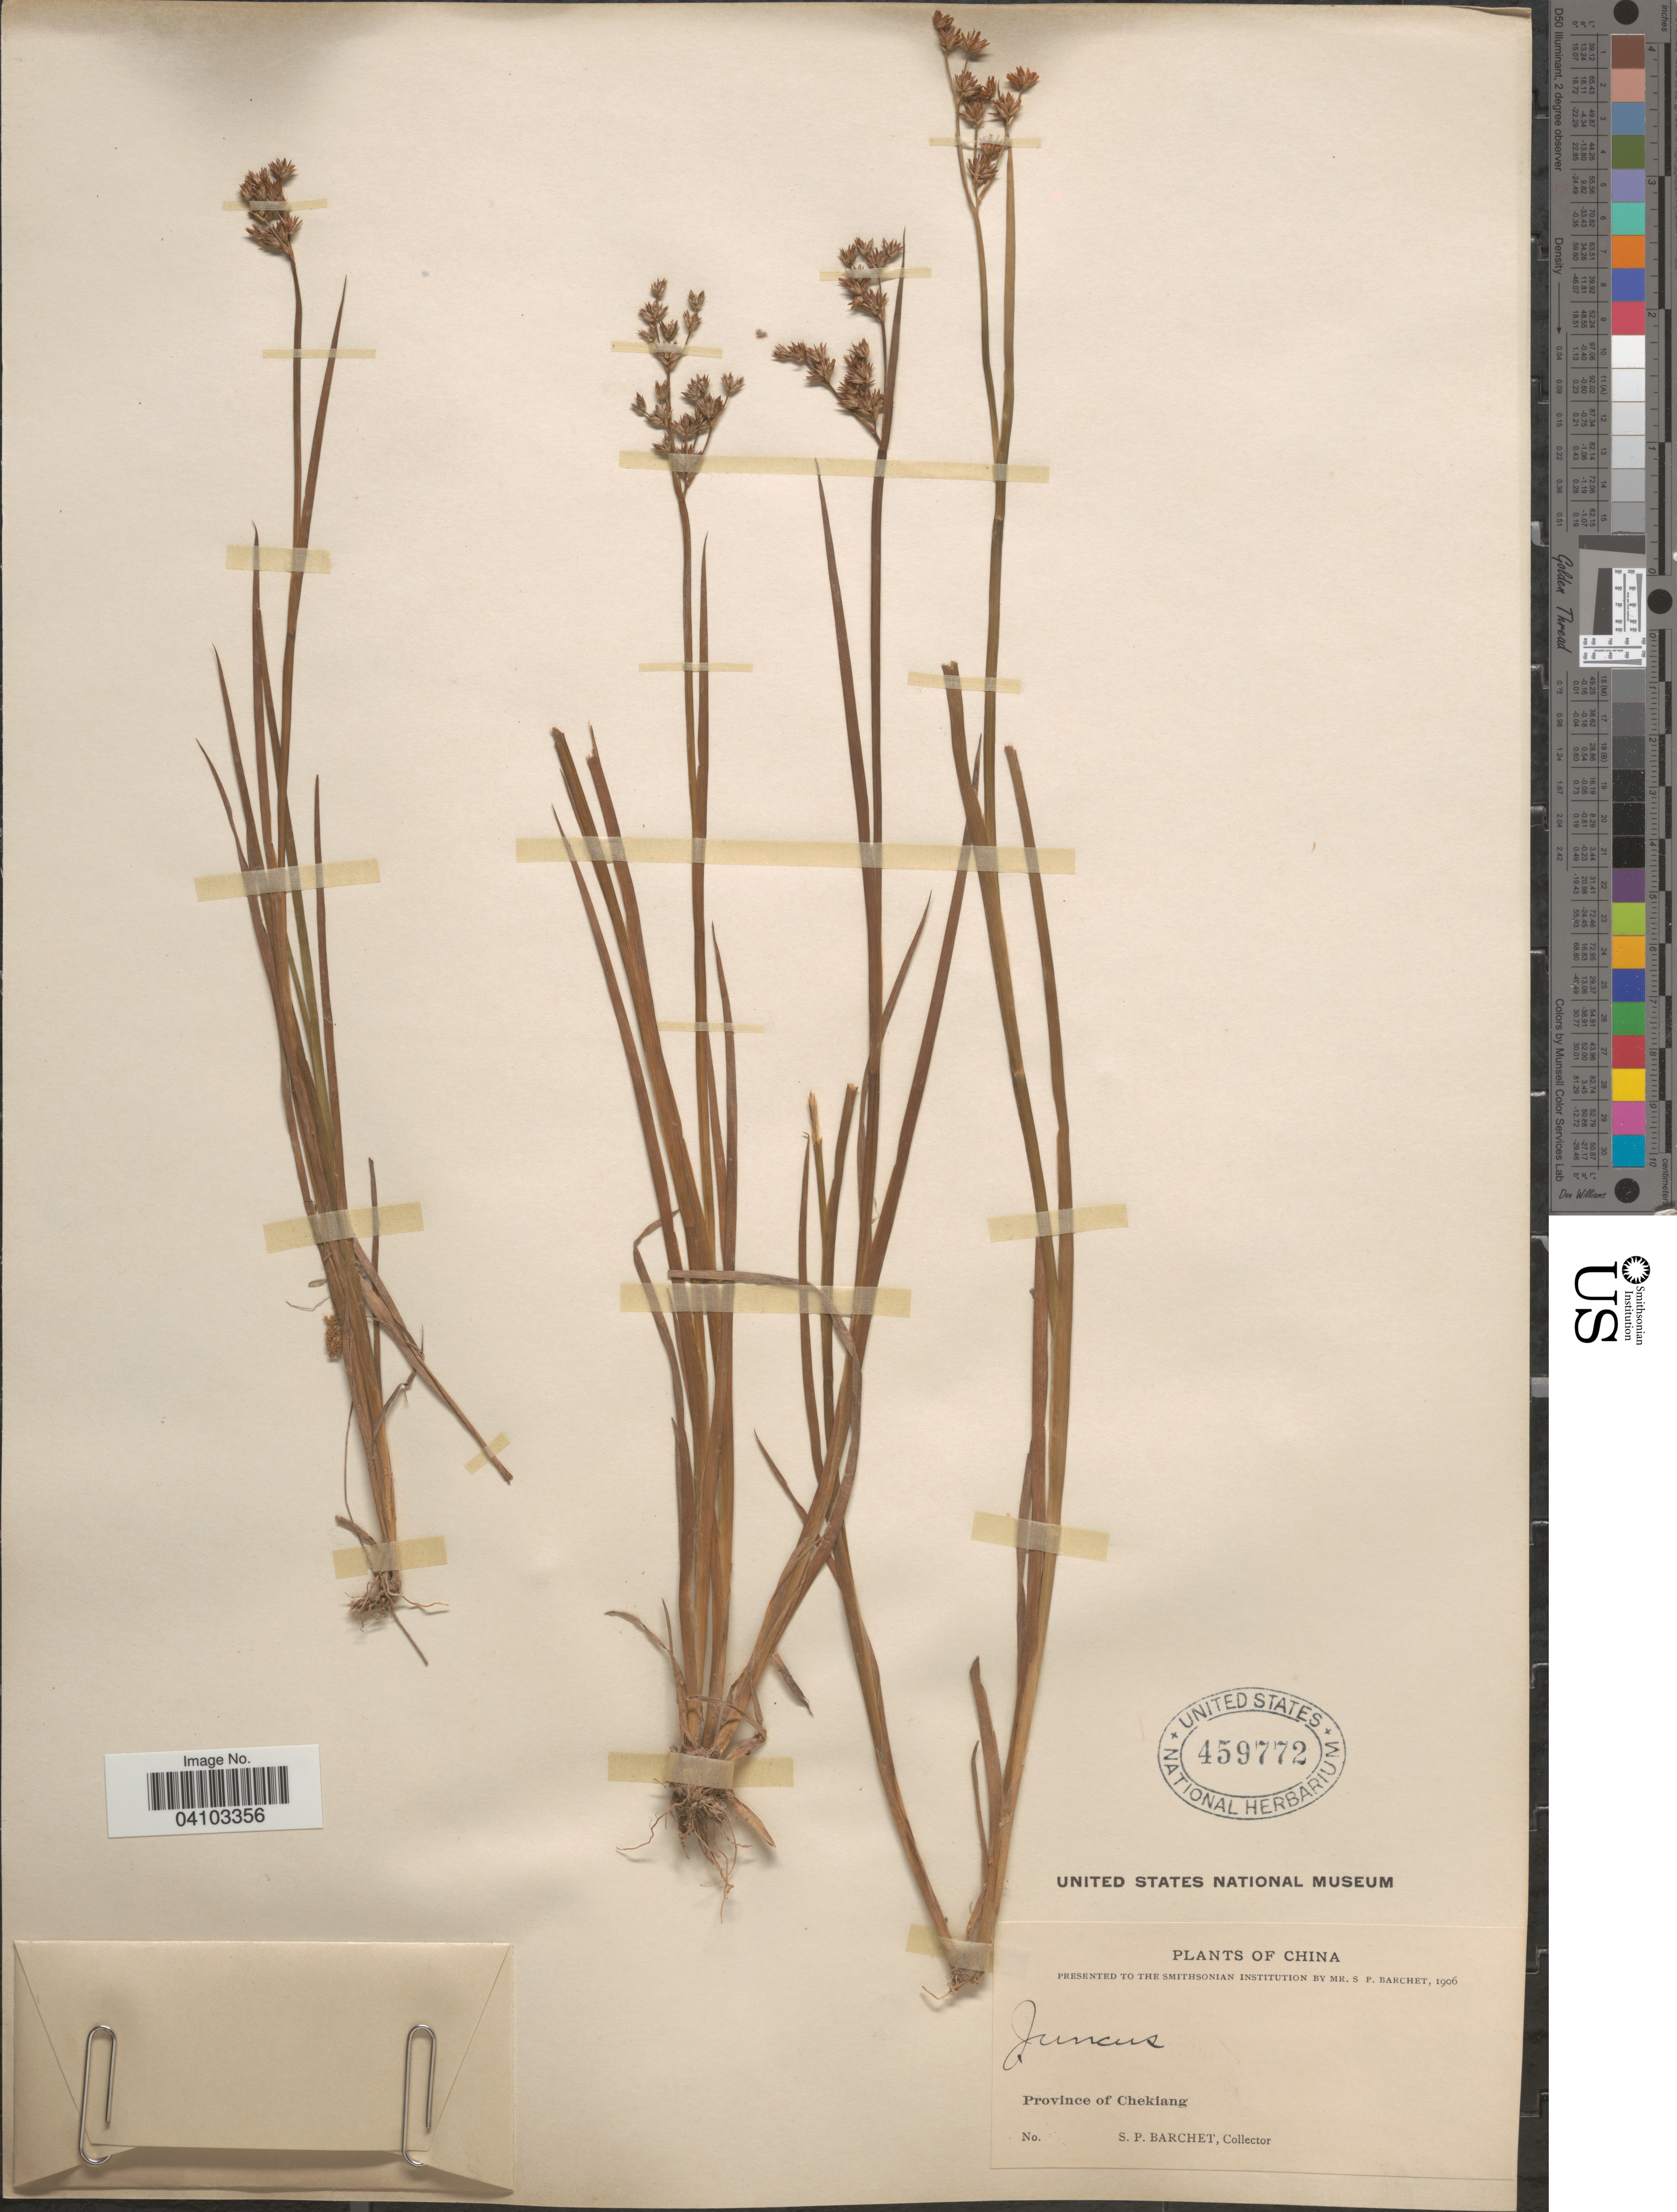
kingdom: Plantae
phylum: Tracheophyta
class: Liliopsida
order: Poales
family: Juncaceae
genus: Juncus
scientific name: Juncus sp.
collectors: S. P. Barchet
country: China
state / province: Zhejiang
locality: Province of Chekiang.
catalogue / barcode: US 459772